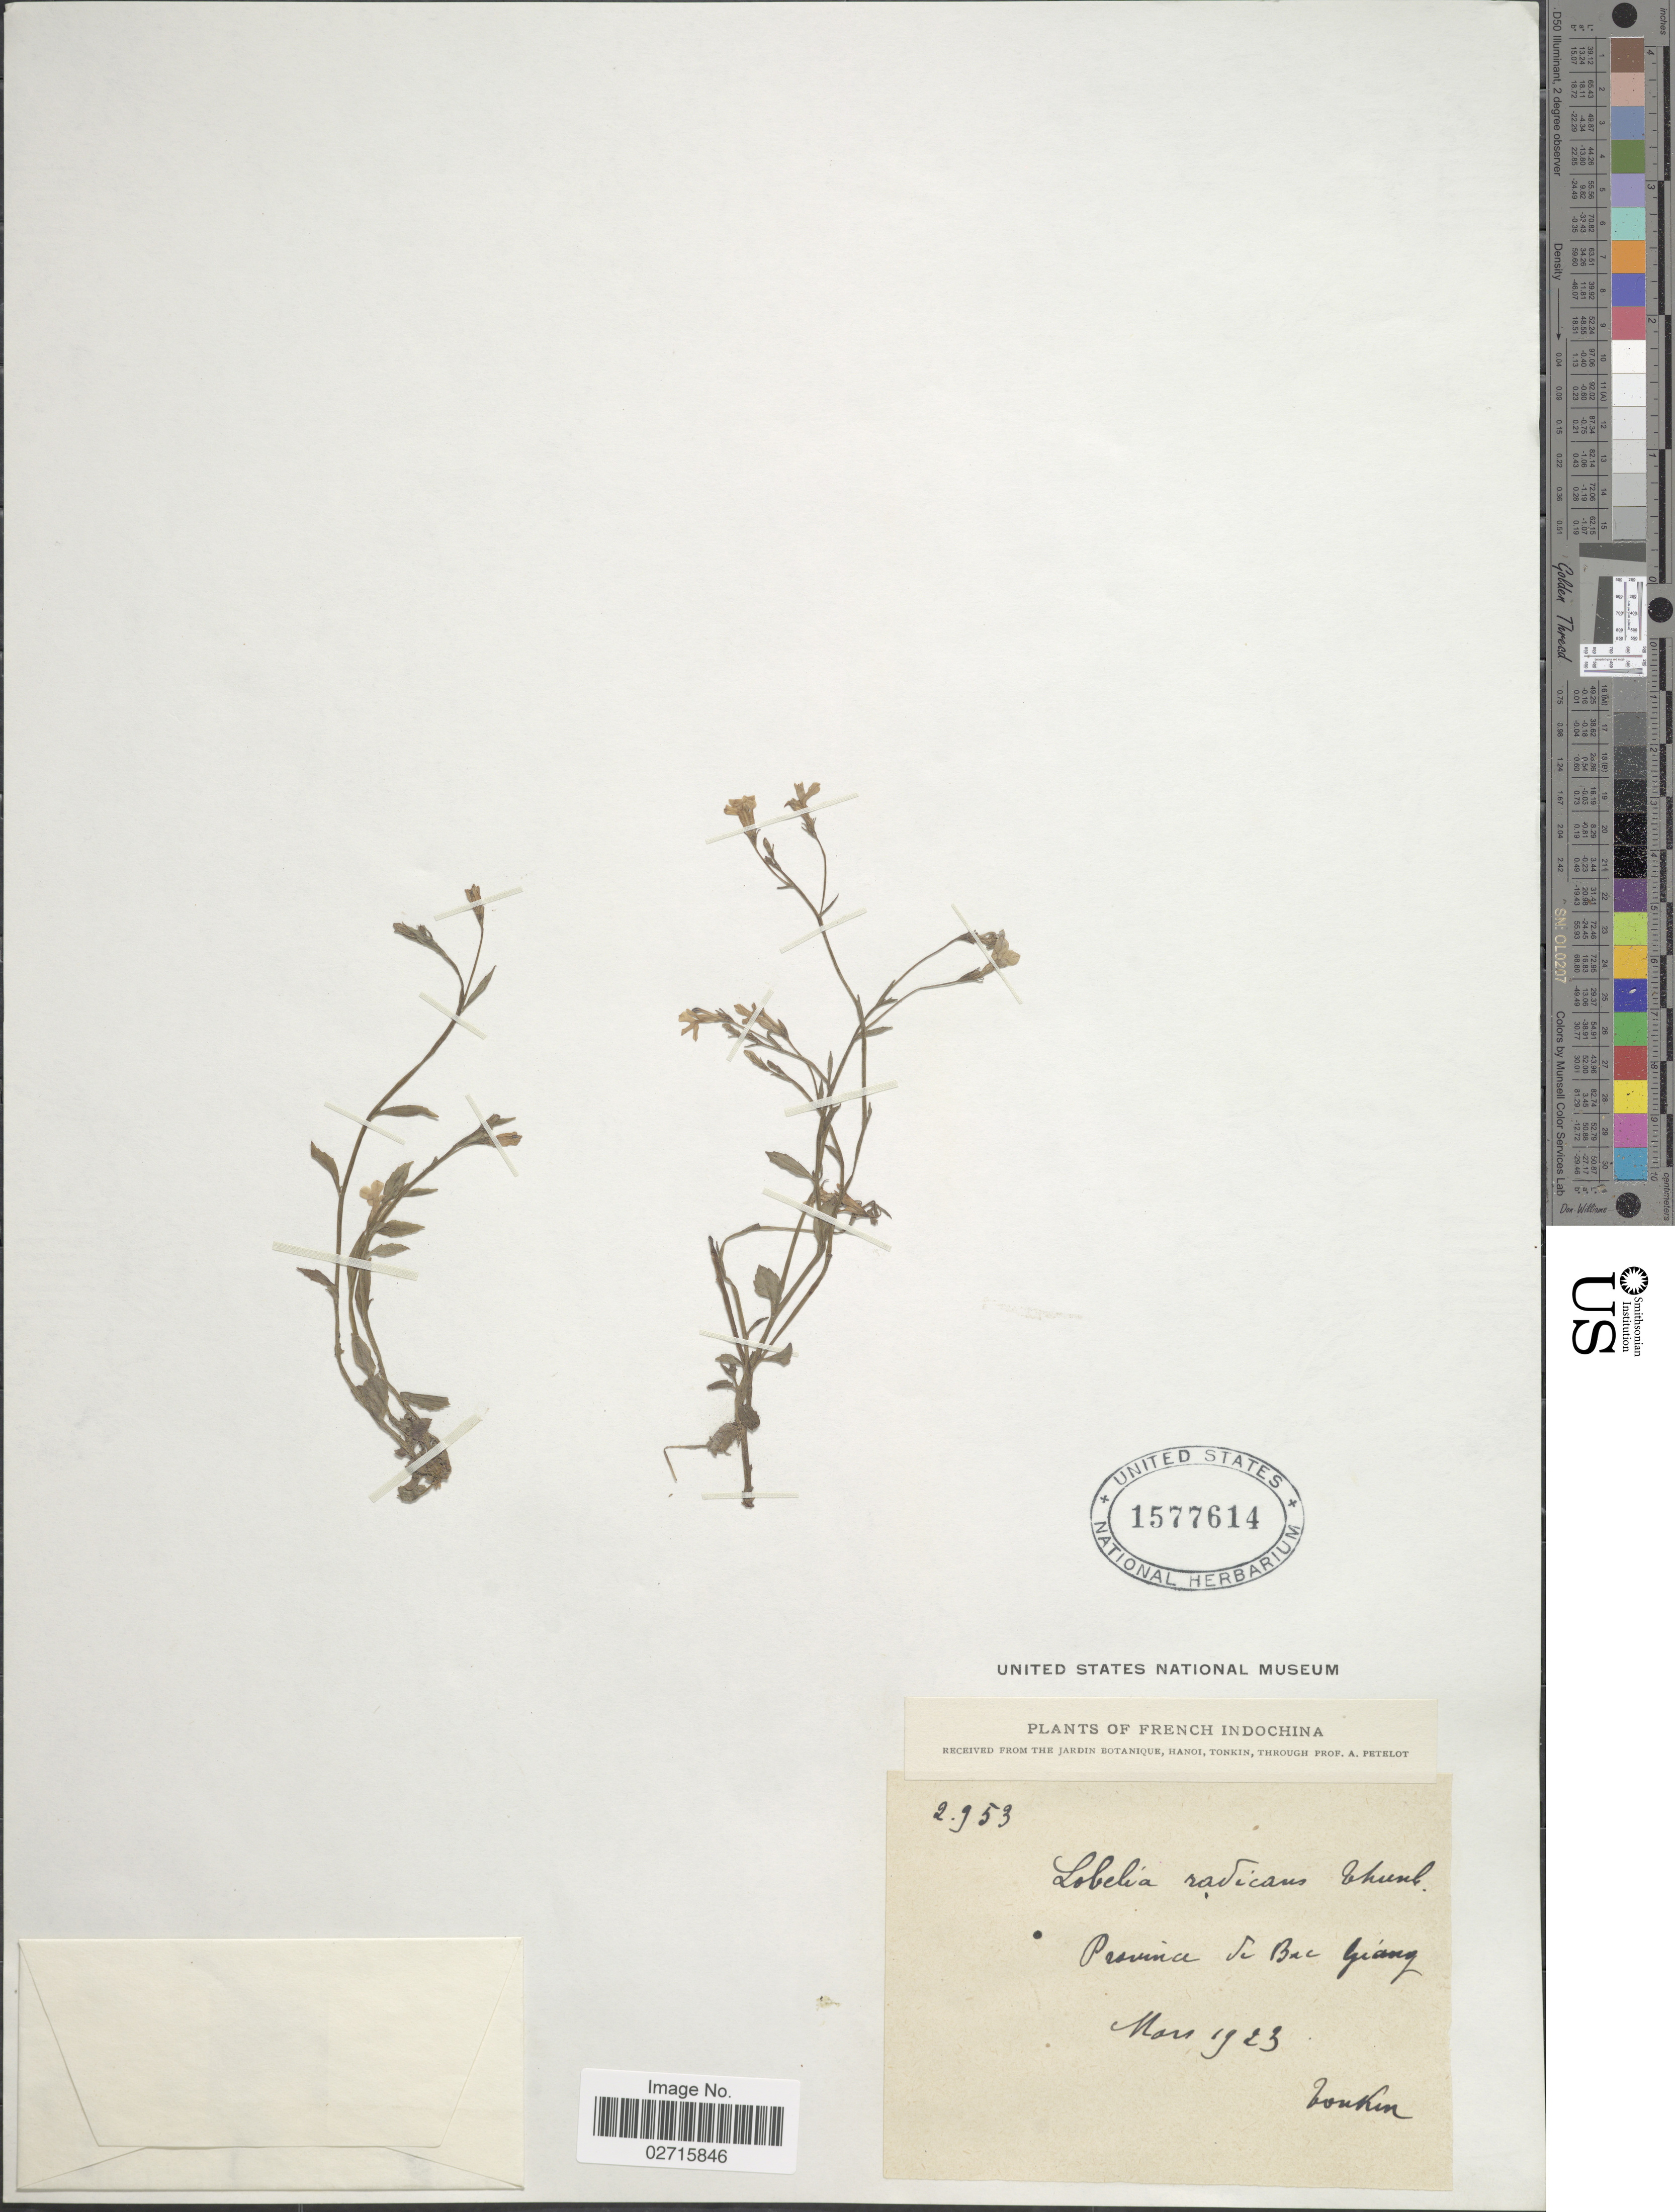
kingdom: Plantae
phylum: Tracheophyta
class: Magnoliopsida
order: Asterales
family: Campanulaceae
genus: Lobelia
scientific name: Lobelia chinensis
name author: Lour.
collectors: A. Petelot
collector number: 2953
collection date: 1923-03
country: Vietnam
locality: French Indochina, Province du Bac Giang, Tonkin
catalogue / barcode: US 1577614